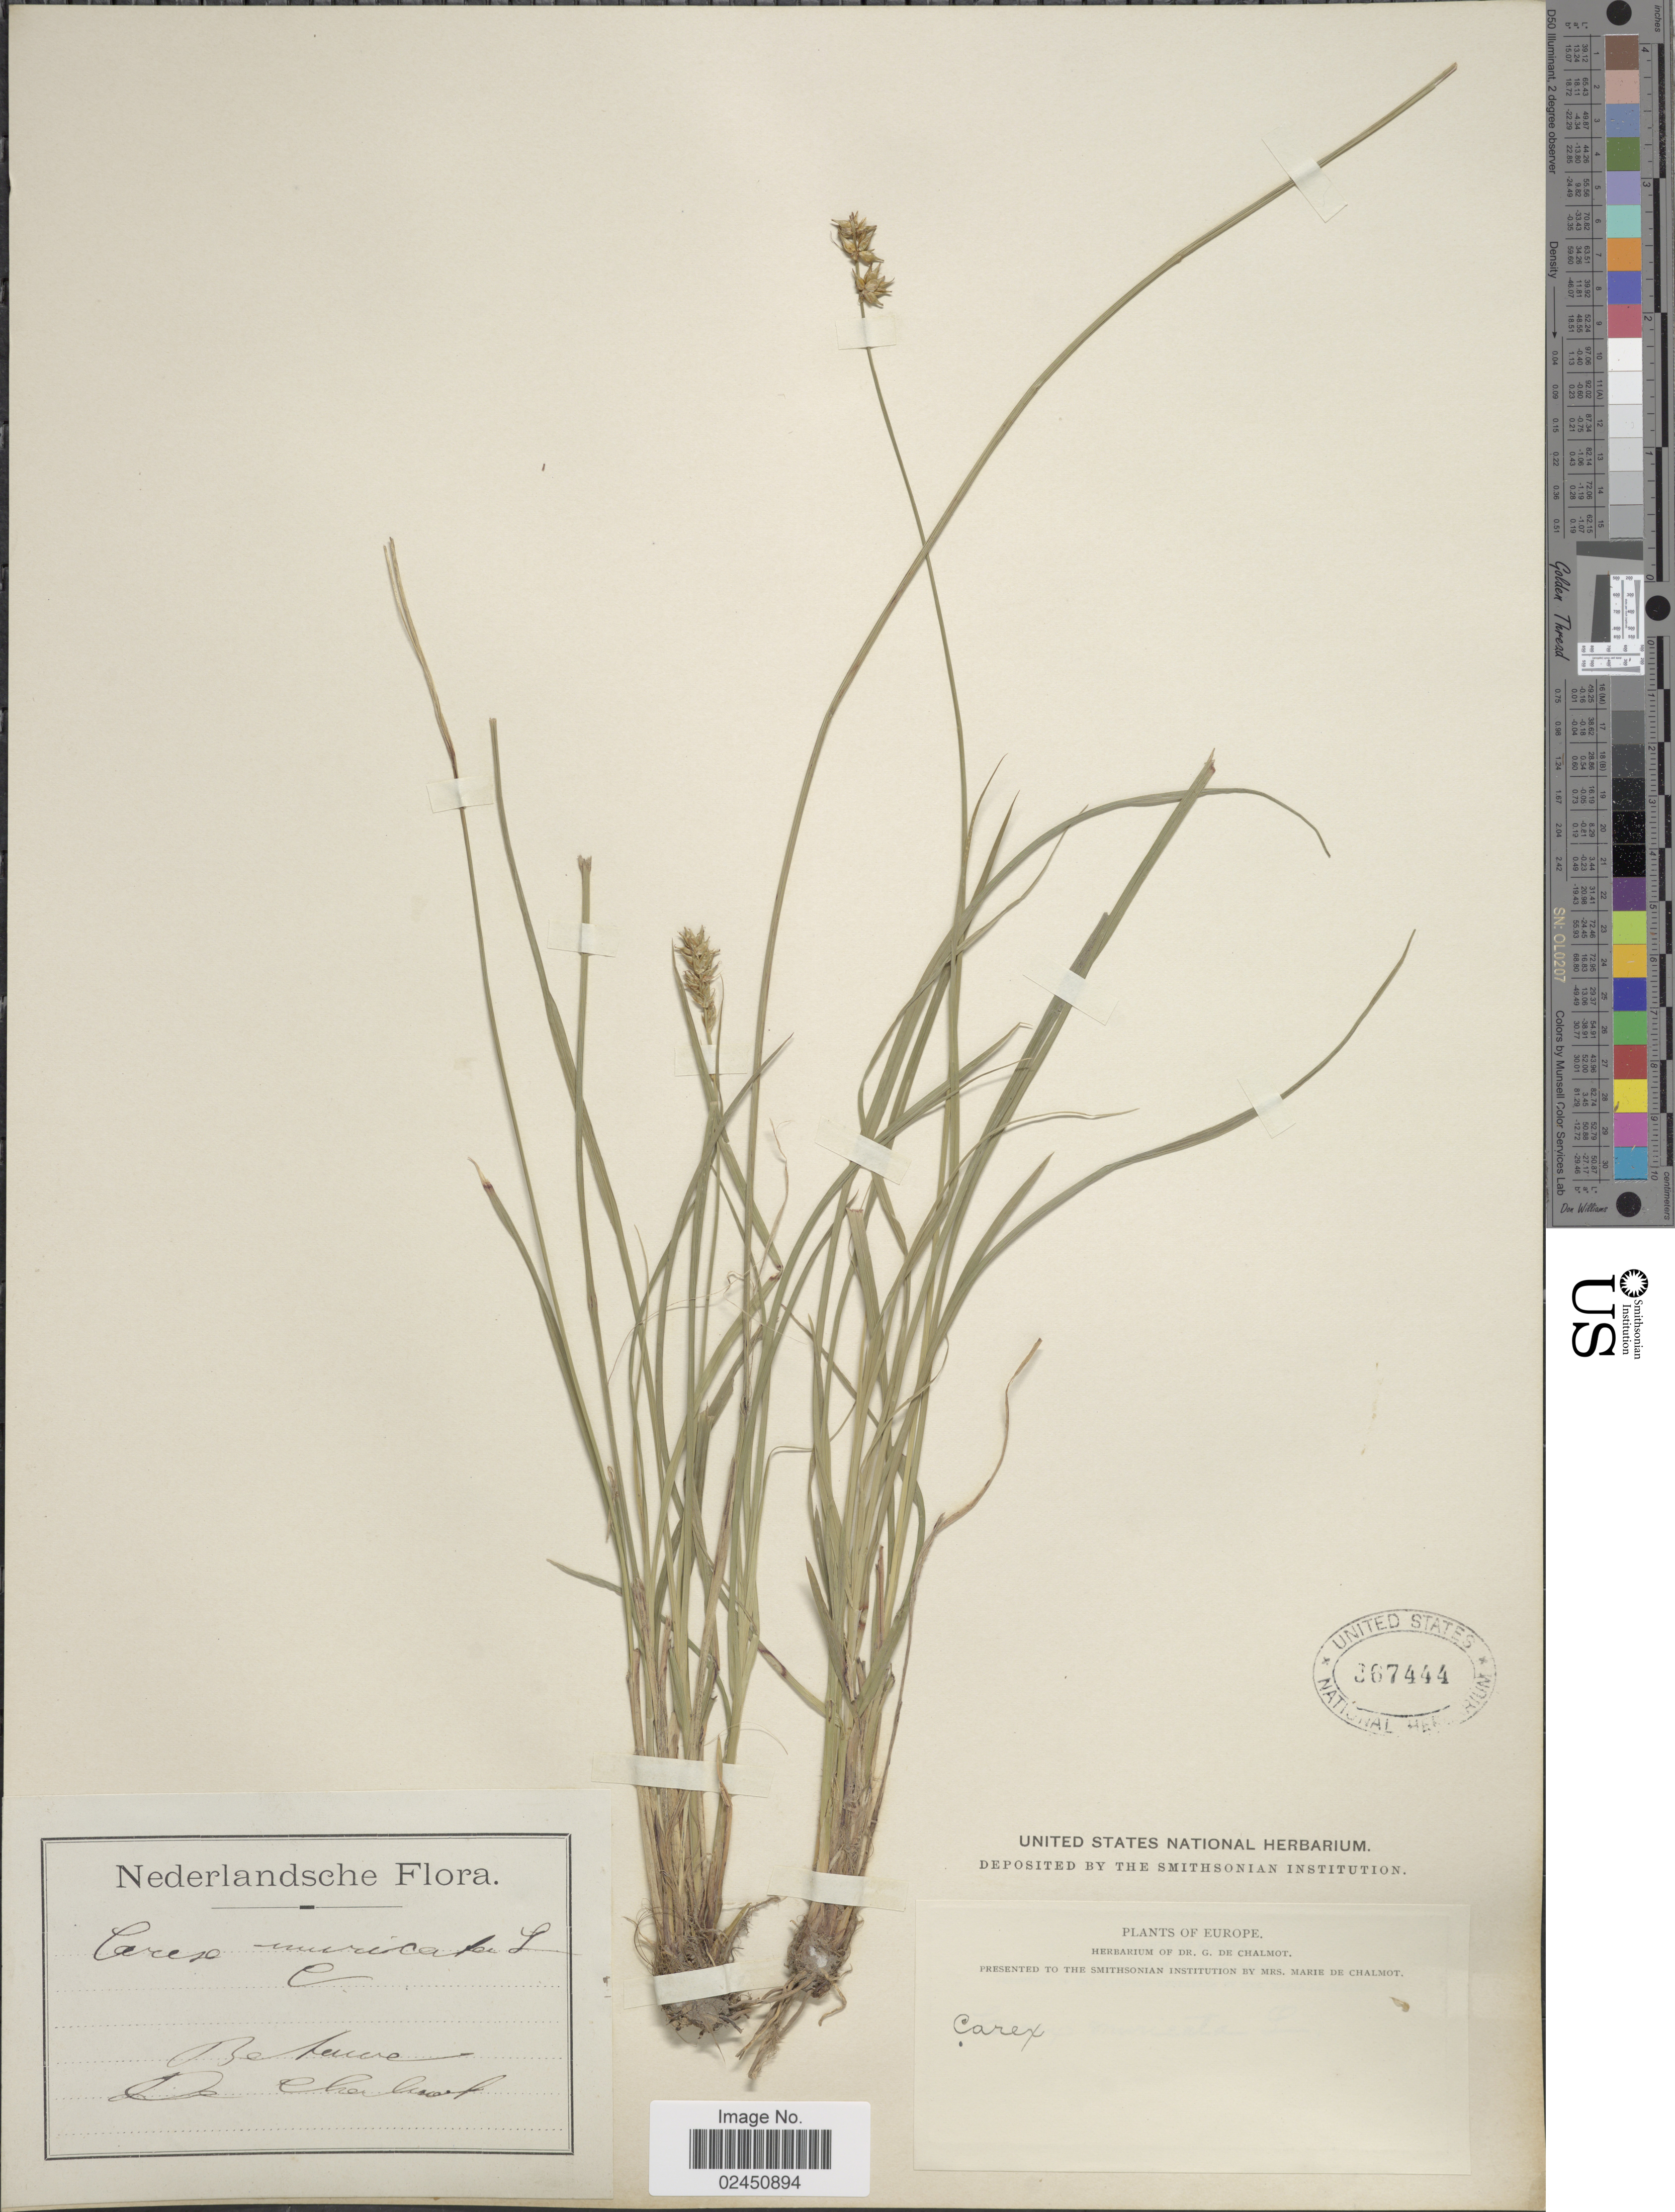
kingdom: Plantae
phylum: Tracheophyta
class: Liliopsida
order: Poales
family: Cyperaceae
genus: Carex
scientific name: Carex muricata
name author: L.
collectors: M. Chalmot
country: Netherlands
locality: Betuwe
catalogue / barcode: US 367444